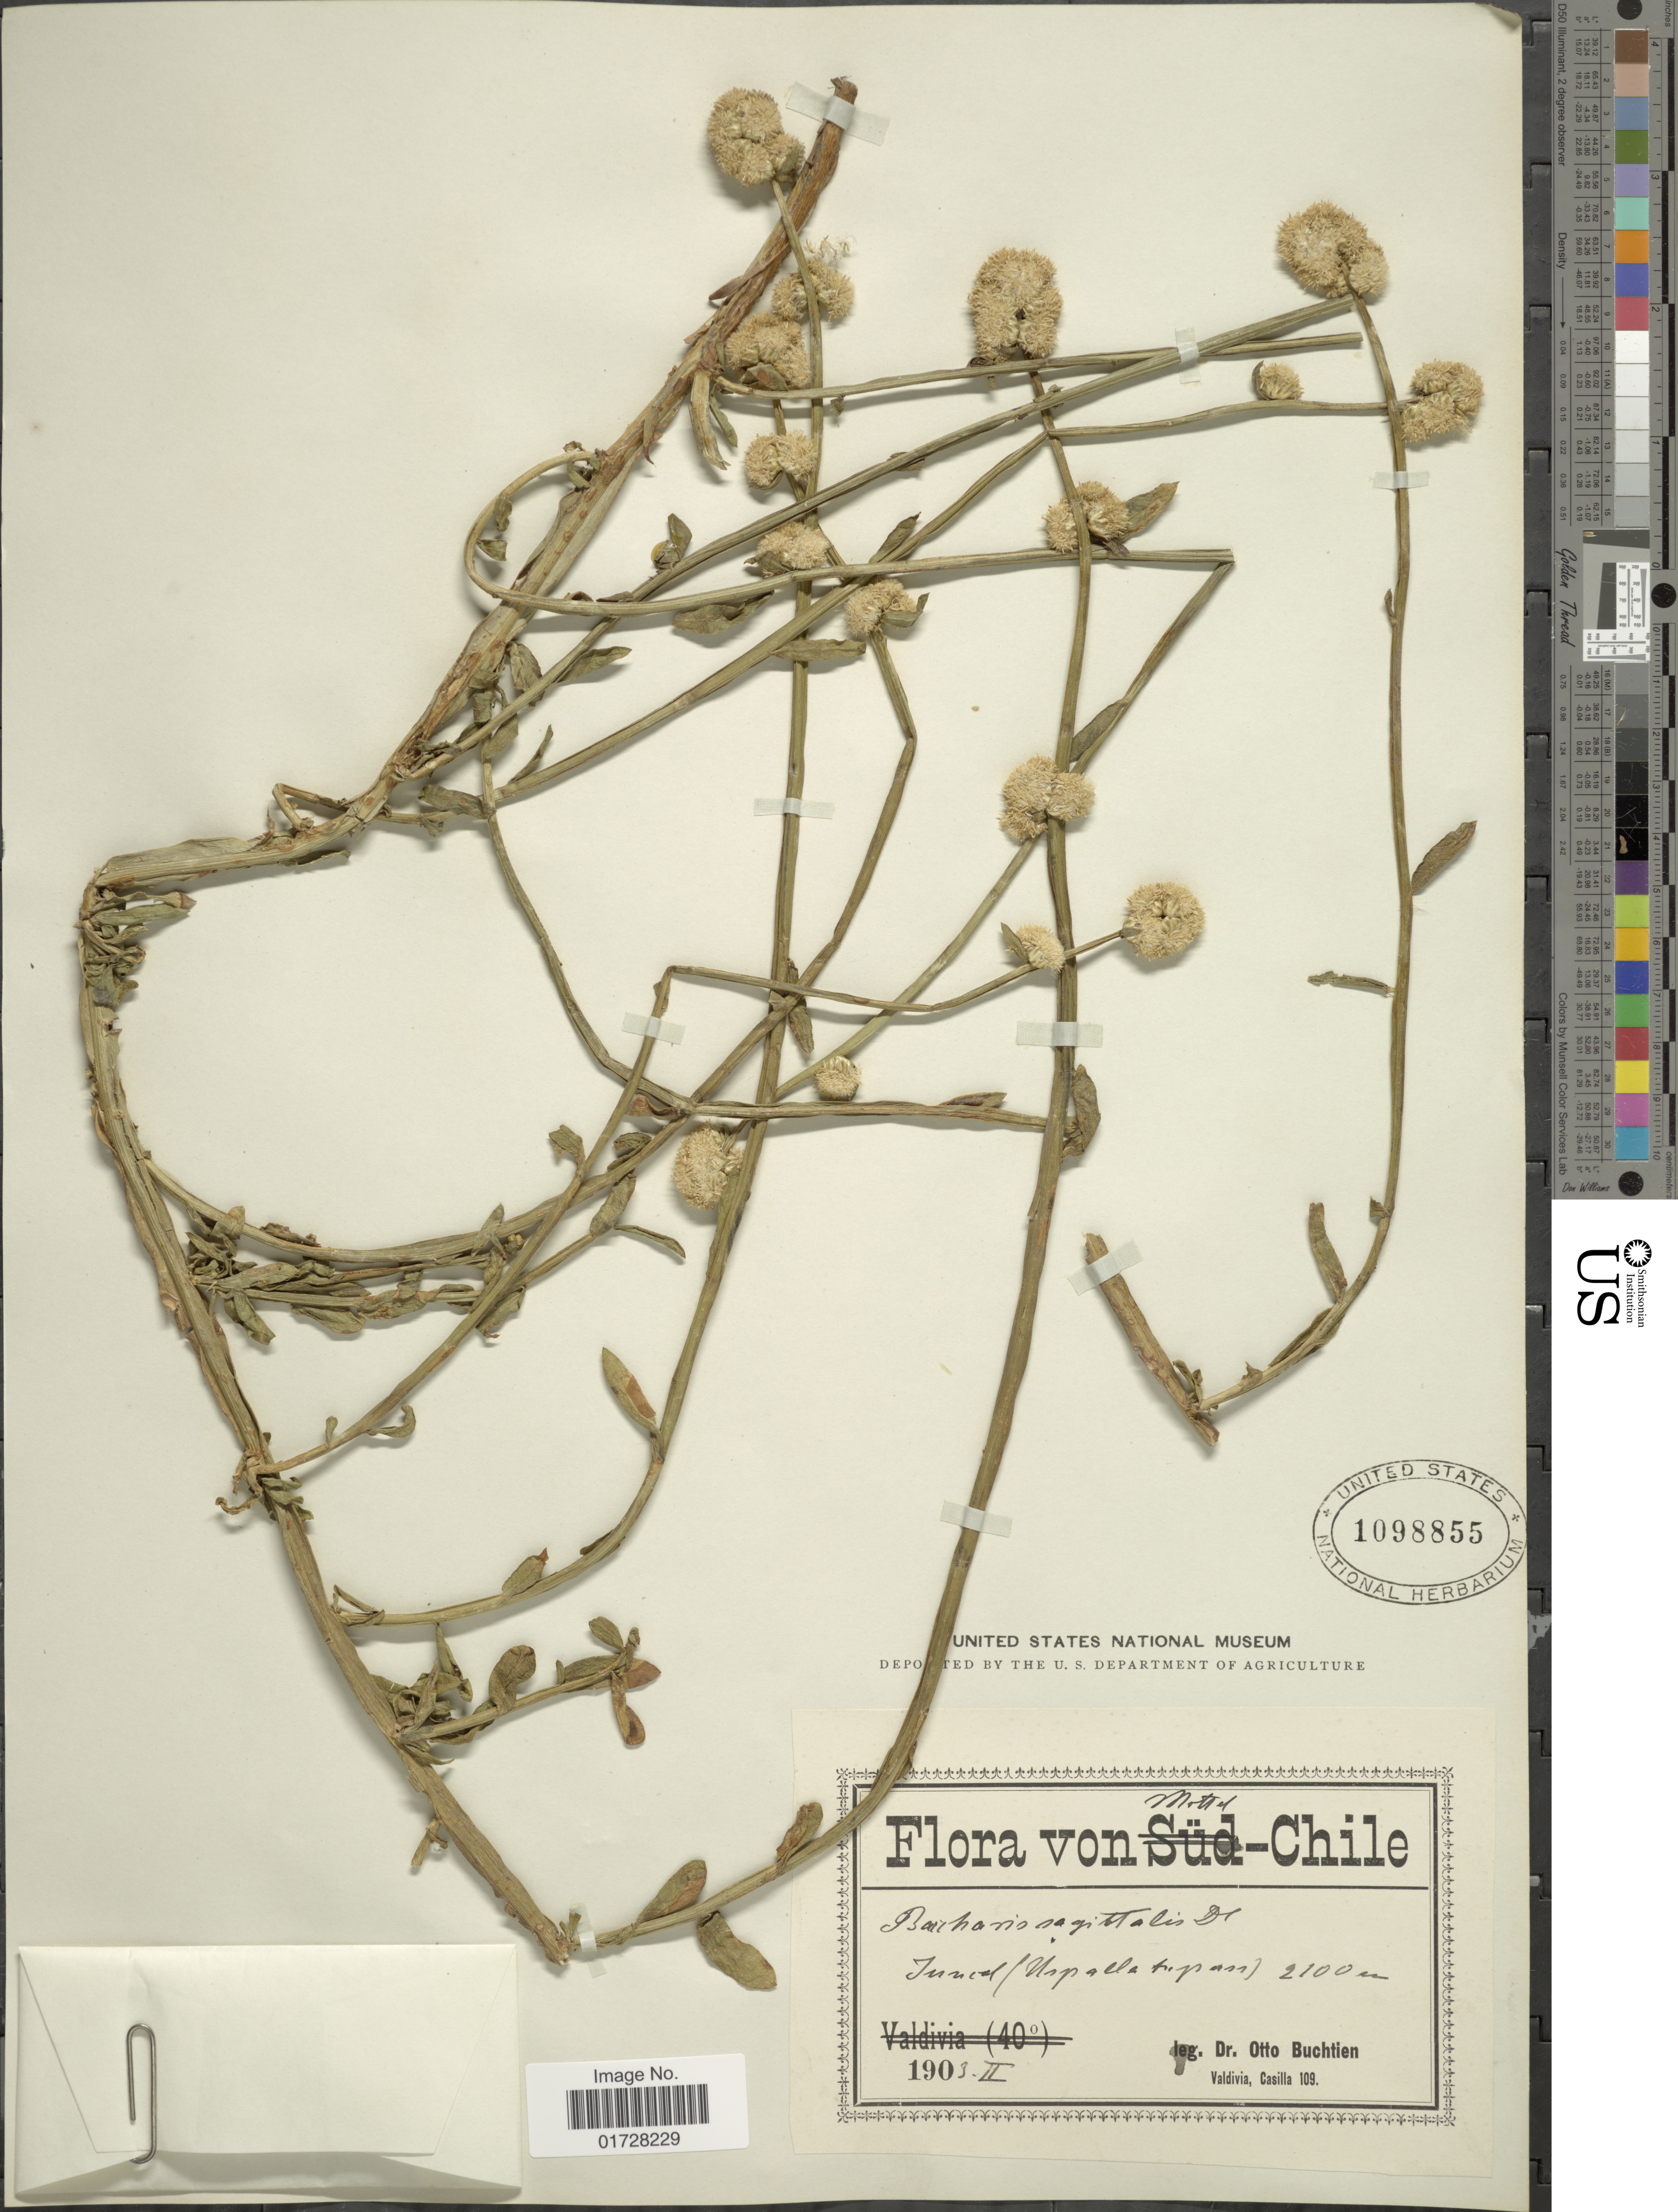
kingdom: Plantae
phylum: Tracheophyta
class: Magnoliopsida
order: Asterales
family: Asteraceae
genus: Baccharis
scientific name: Baccharis sagittalis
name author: (Less.) DC.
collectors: O. Buchtien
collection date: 1903-02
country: Chile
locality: Juncal (Uspallata pass)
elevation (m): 2100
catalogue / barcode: US 1098855